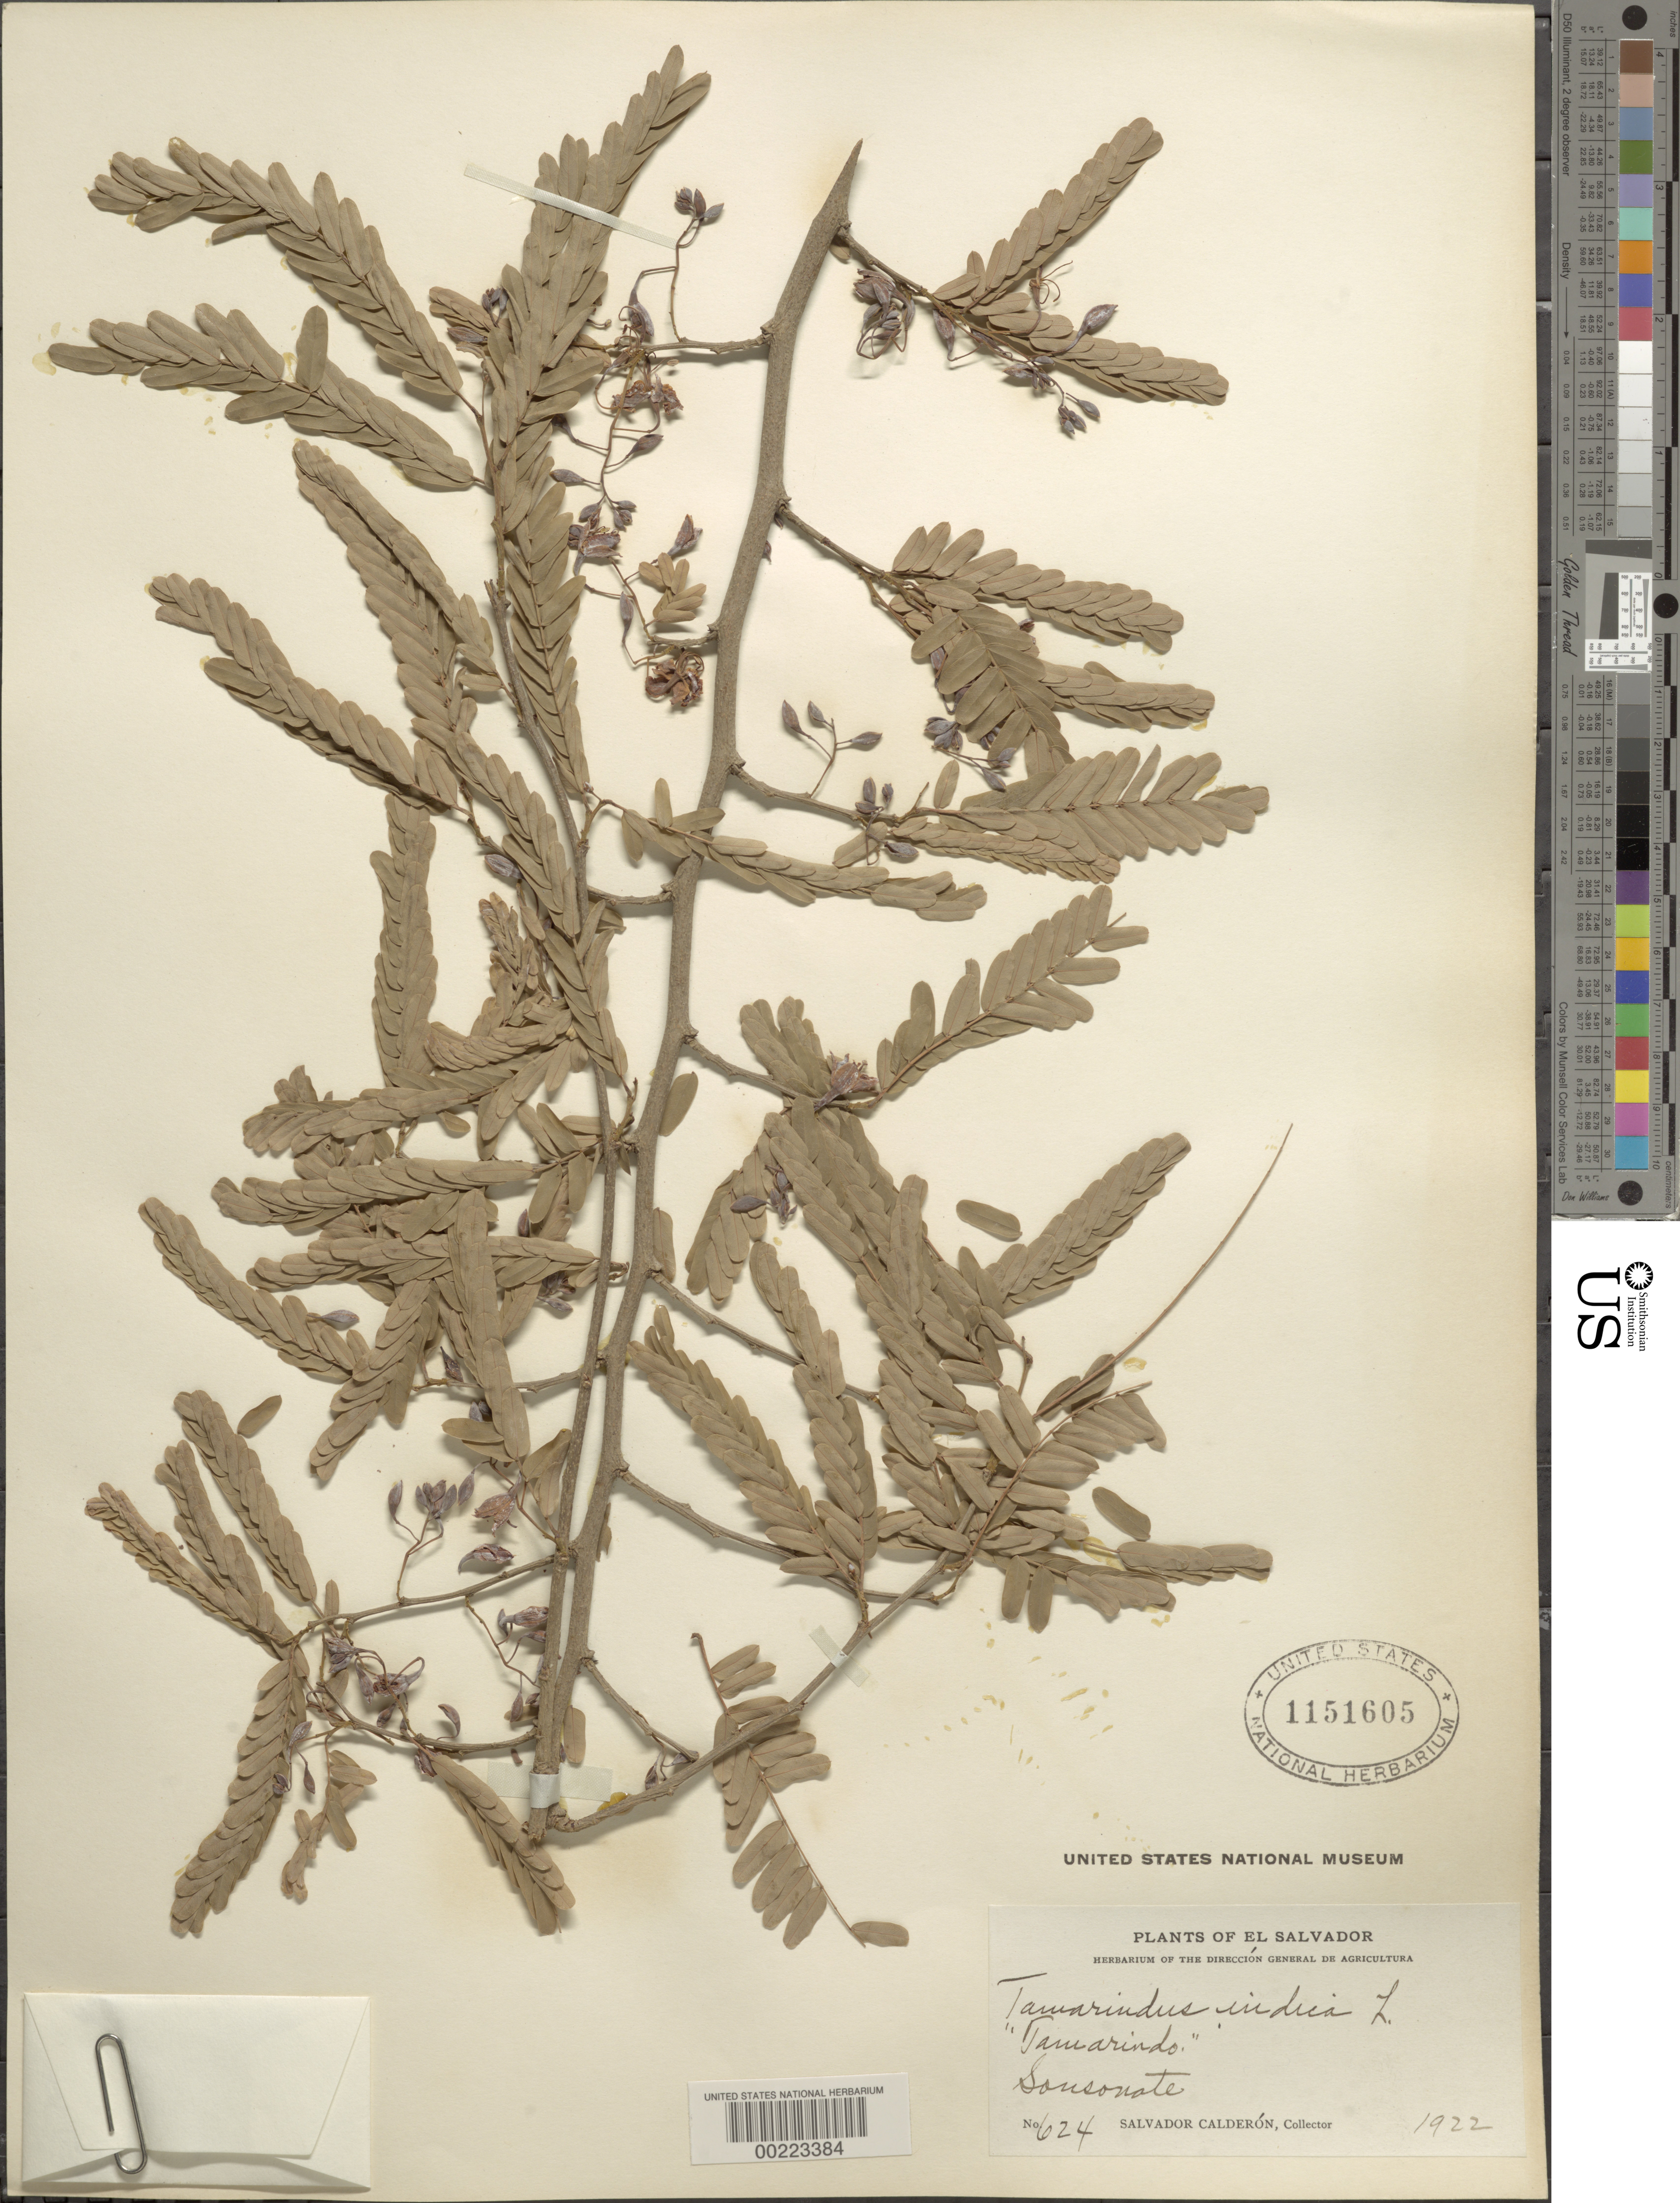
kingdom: Plantae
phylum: Tracheophyta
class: Magnoliopsida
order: Fabales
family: Fabaceae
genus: Tamarindus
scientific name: Tamarindus indica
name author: L.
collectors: S. Calderón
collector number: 624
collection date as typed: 1922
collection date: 1922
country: El Salvador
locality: Sonsonate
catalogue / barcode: US 1151605